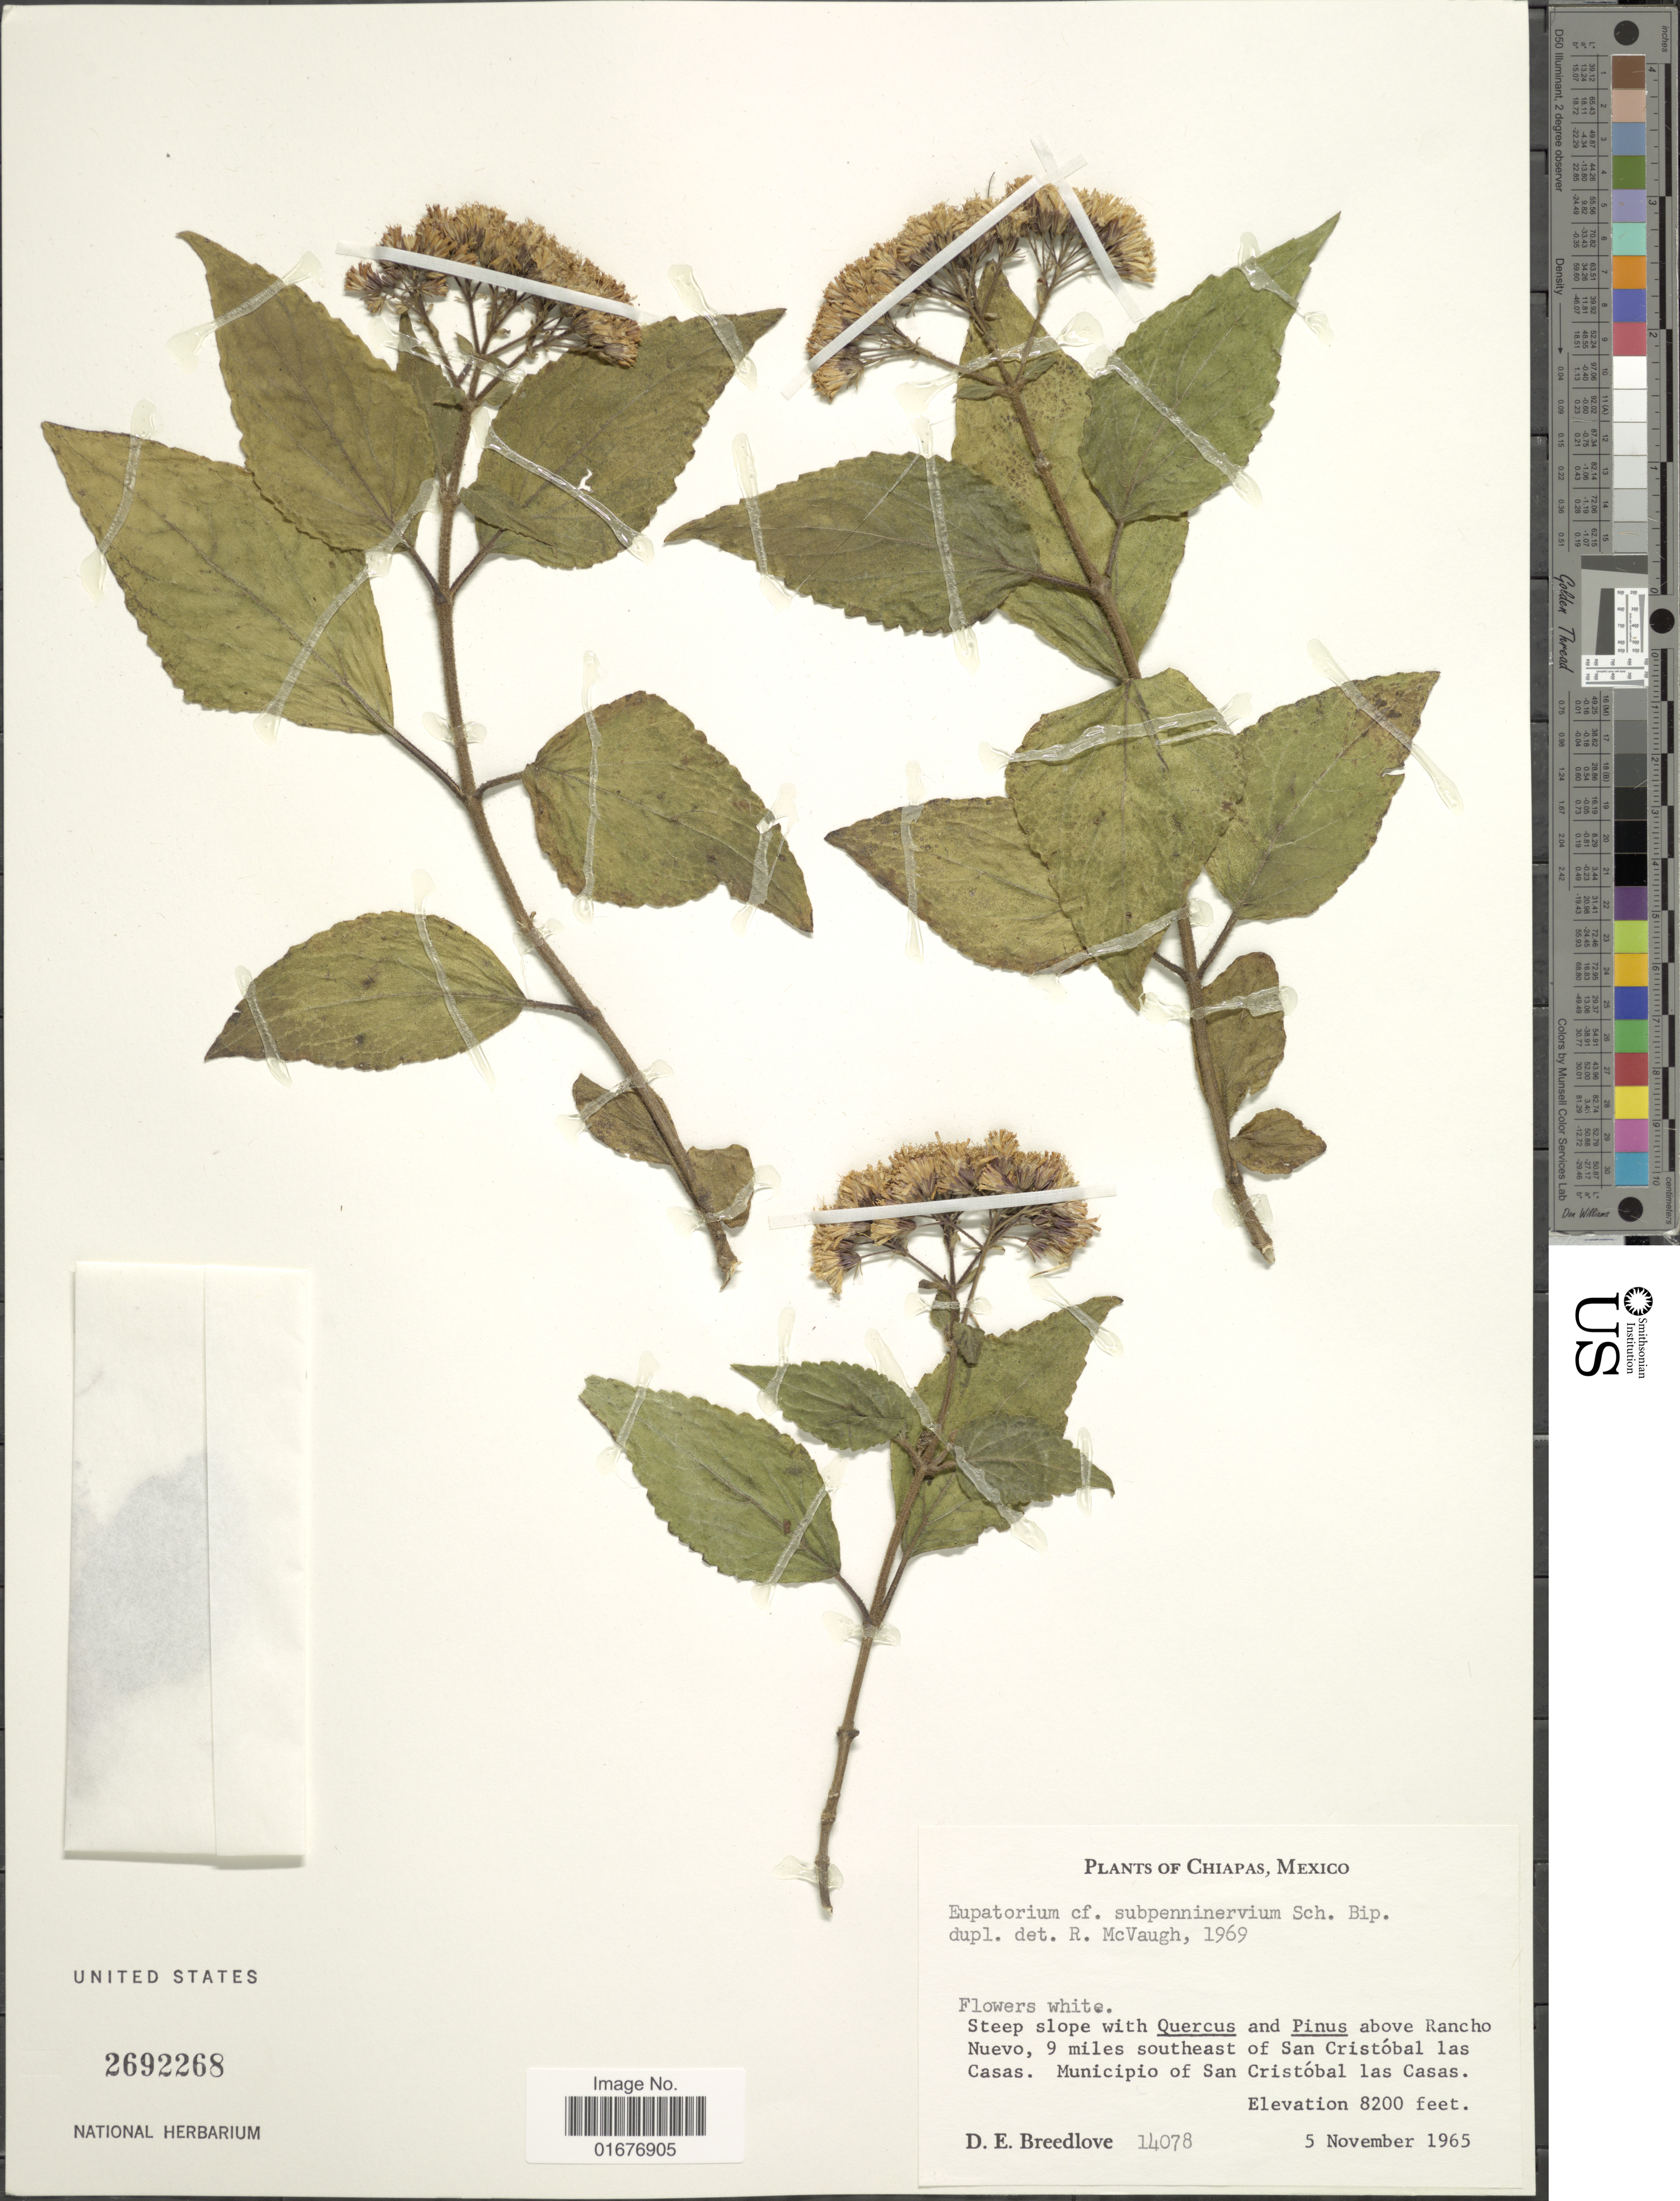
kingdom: Plantae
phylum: Tracheophyta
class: Magnoliopsida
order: Asterales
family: Asteraceae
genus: Ageratina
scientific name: Ageratina subpenninervia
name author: (Sch. Bip. ex Klatt) R.M. King & H. Rob.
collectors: D. E. Breedlove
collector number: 14078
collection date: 1965-11-05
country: Mexico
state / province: Chiapas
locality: Above Rancho Nuevo, 9 miles southeast of San Cristobal las Casas, Municipio of San Cristobal las Casas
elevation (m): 2499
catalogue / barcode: US 2692268